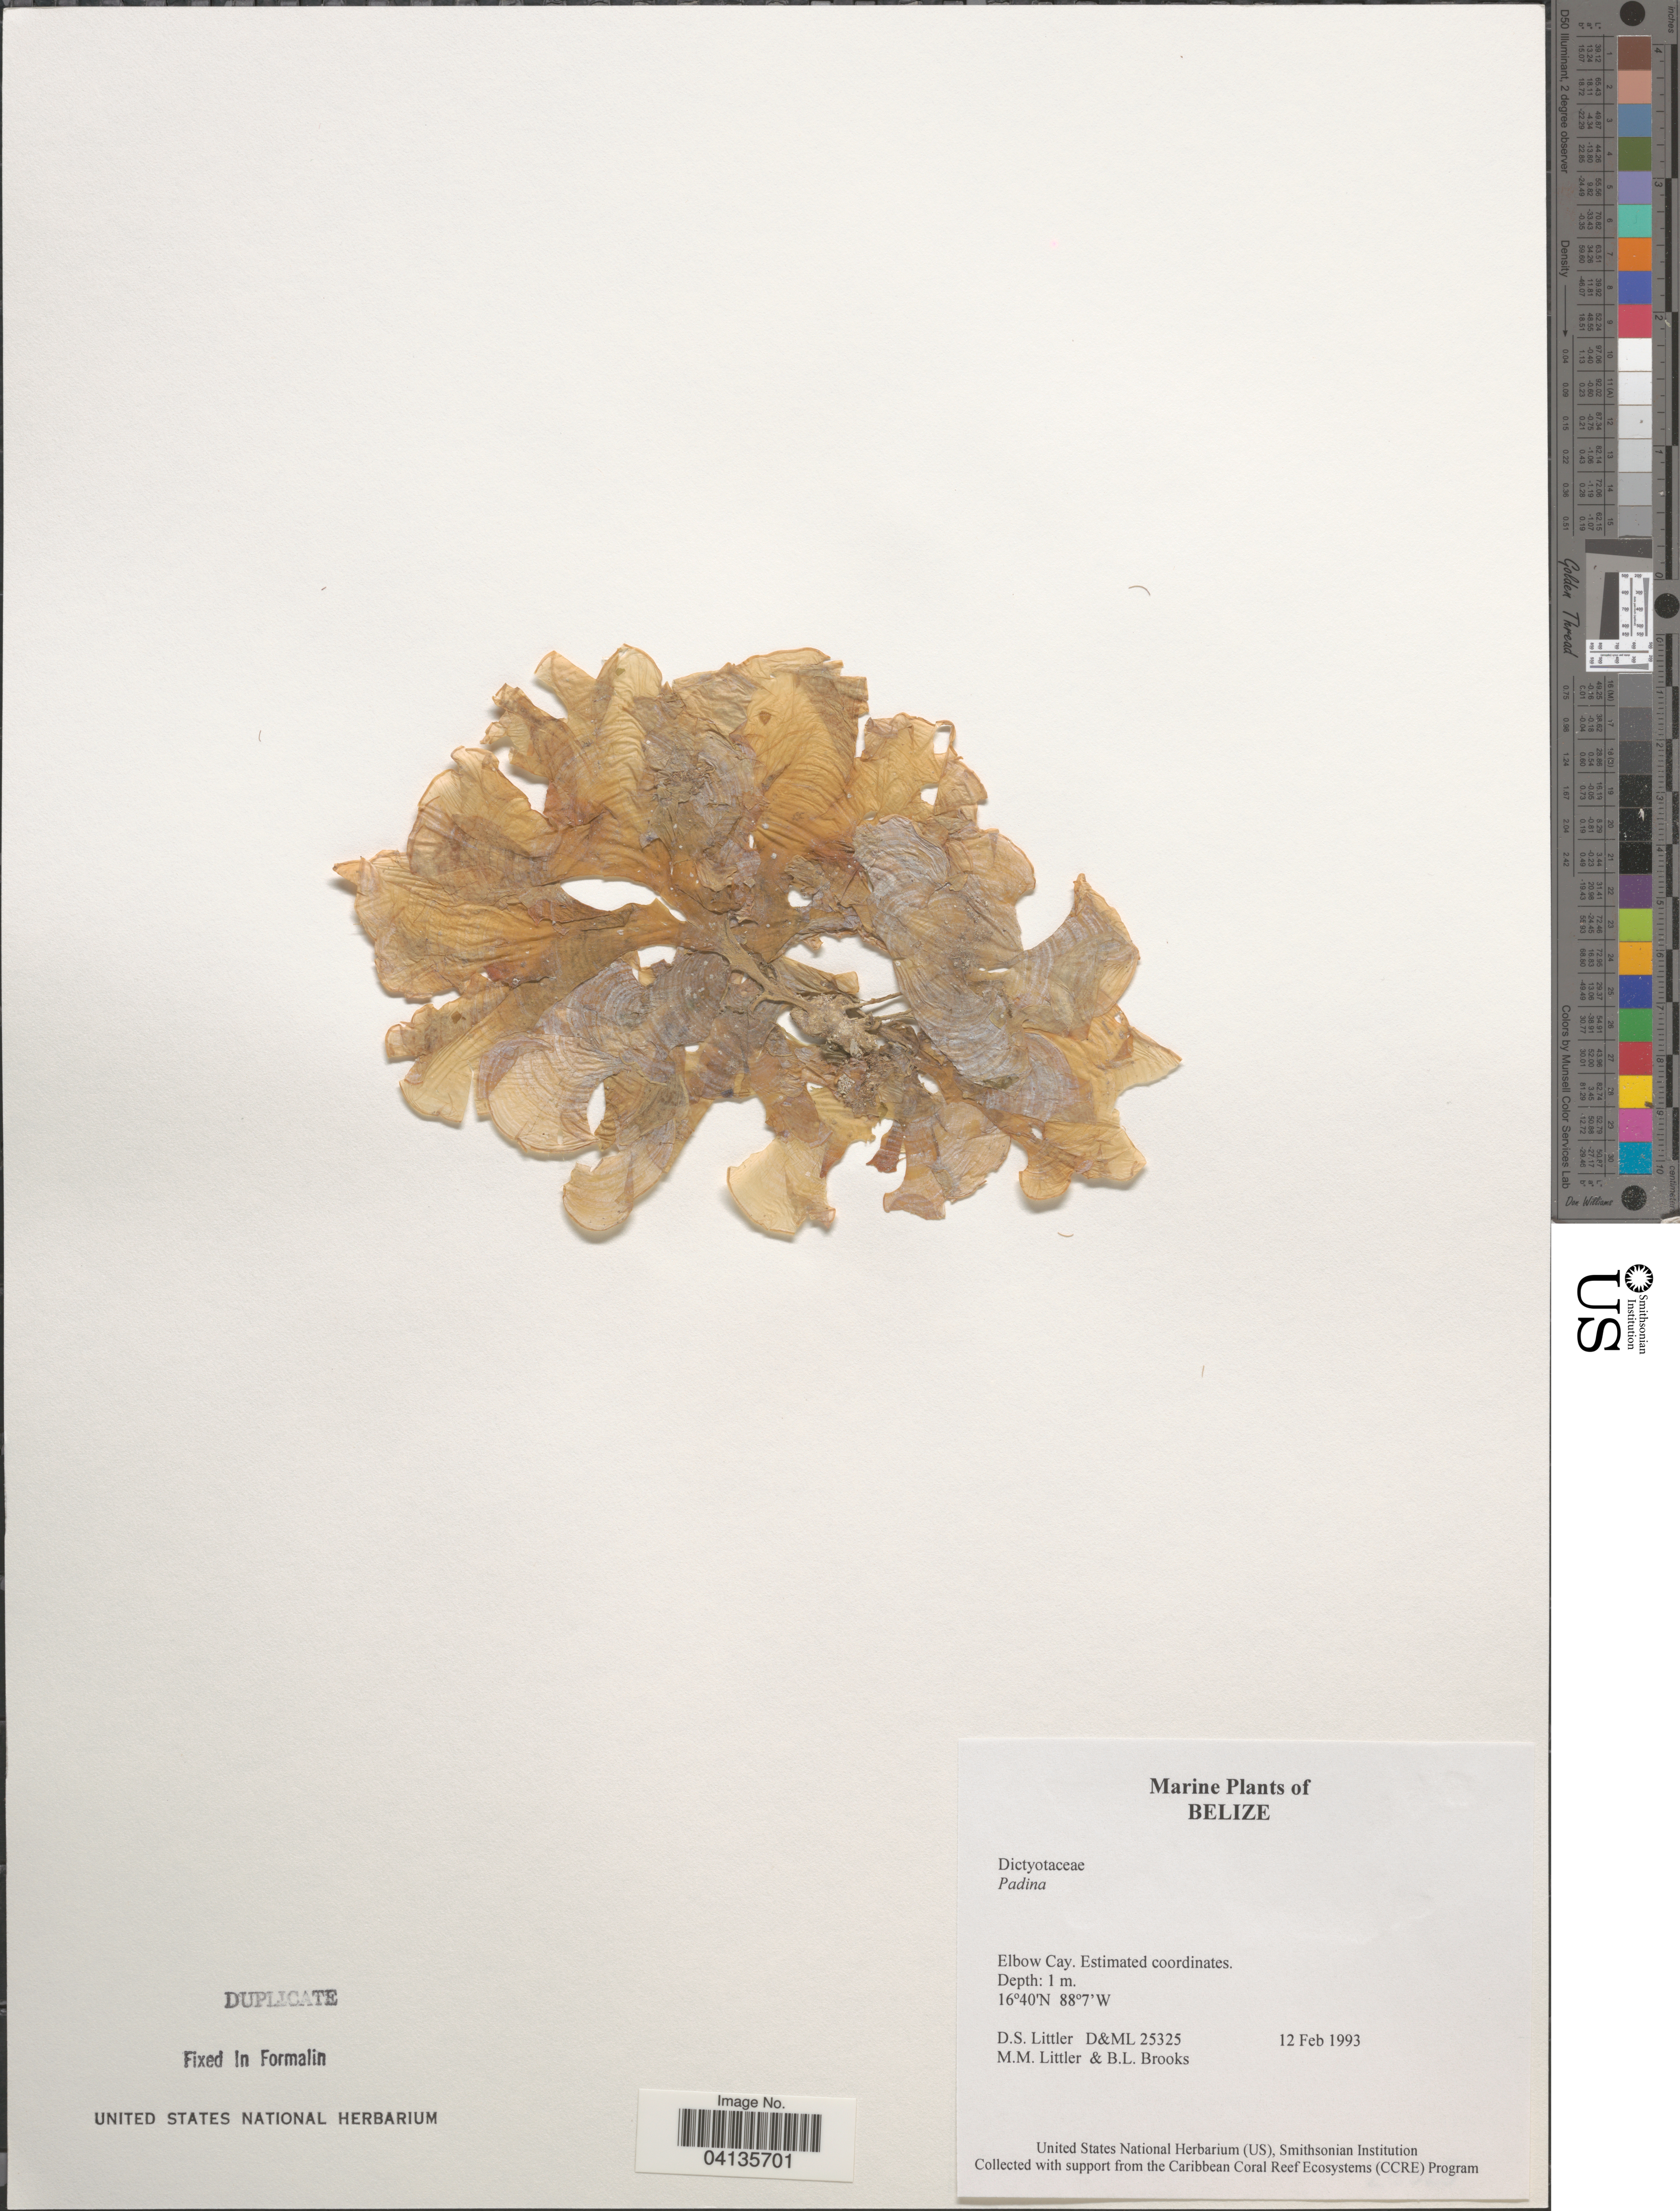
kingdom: Chromista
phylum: Ochrophyta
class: Phaeophyceae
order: Dictyotales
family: Dictyotaceae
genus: Padina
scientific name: Padina sp.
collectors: D. S. Littler & B. Brooks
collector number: D&ML25325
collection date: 1993-02-12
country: Belize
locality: Elbow Cay.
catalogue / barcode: US 238712